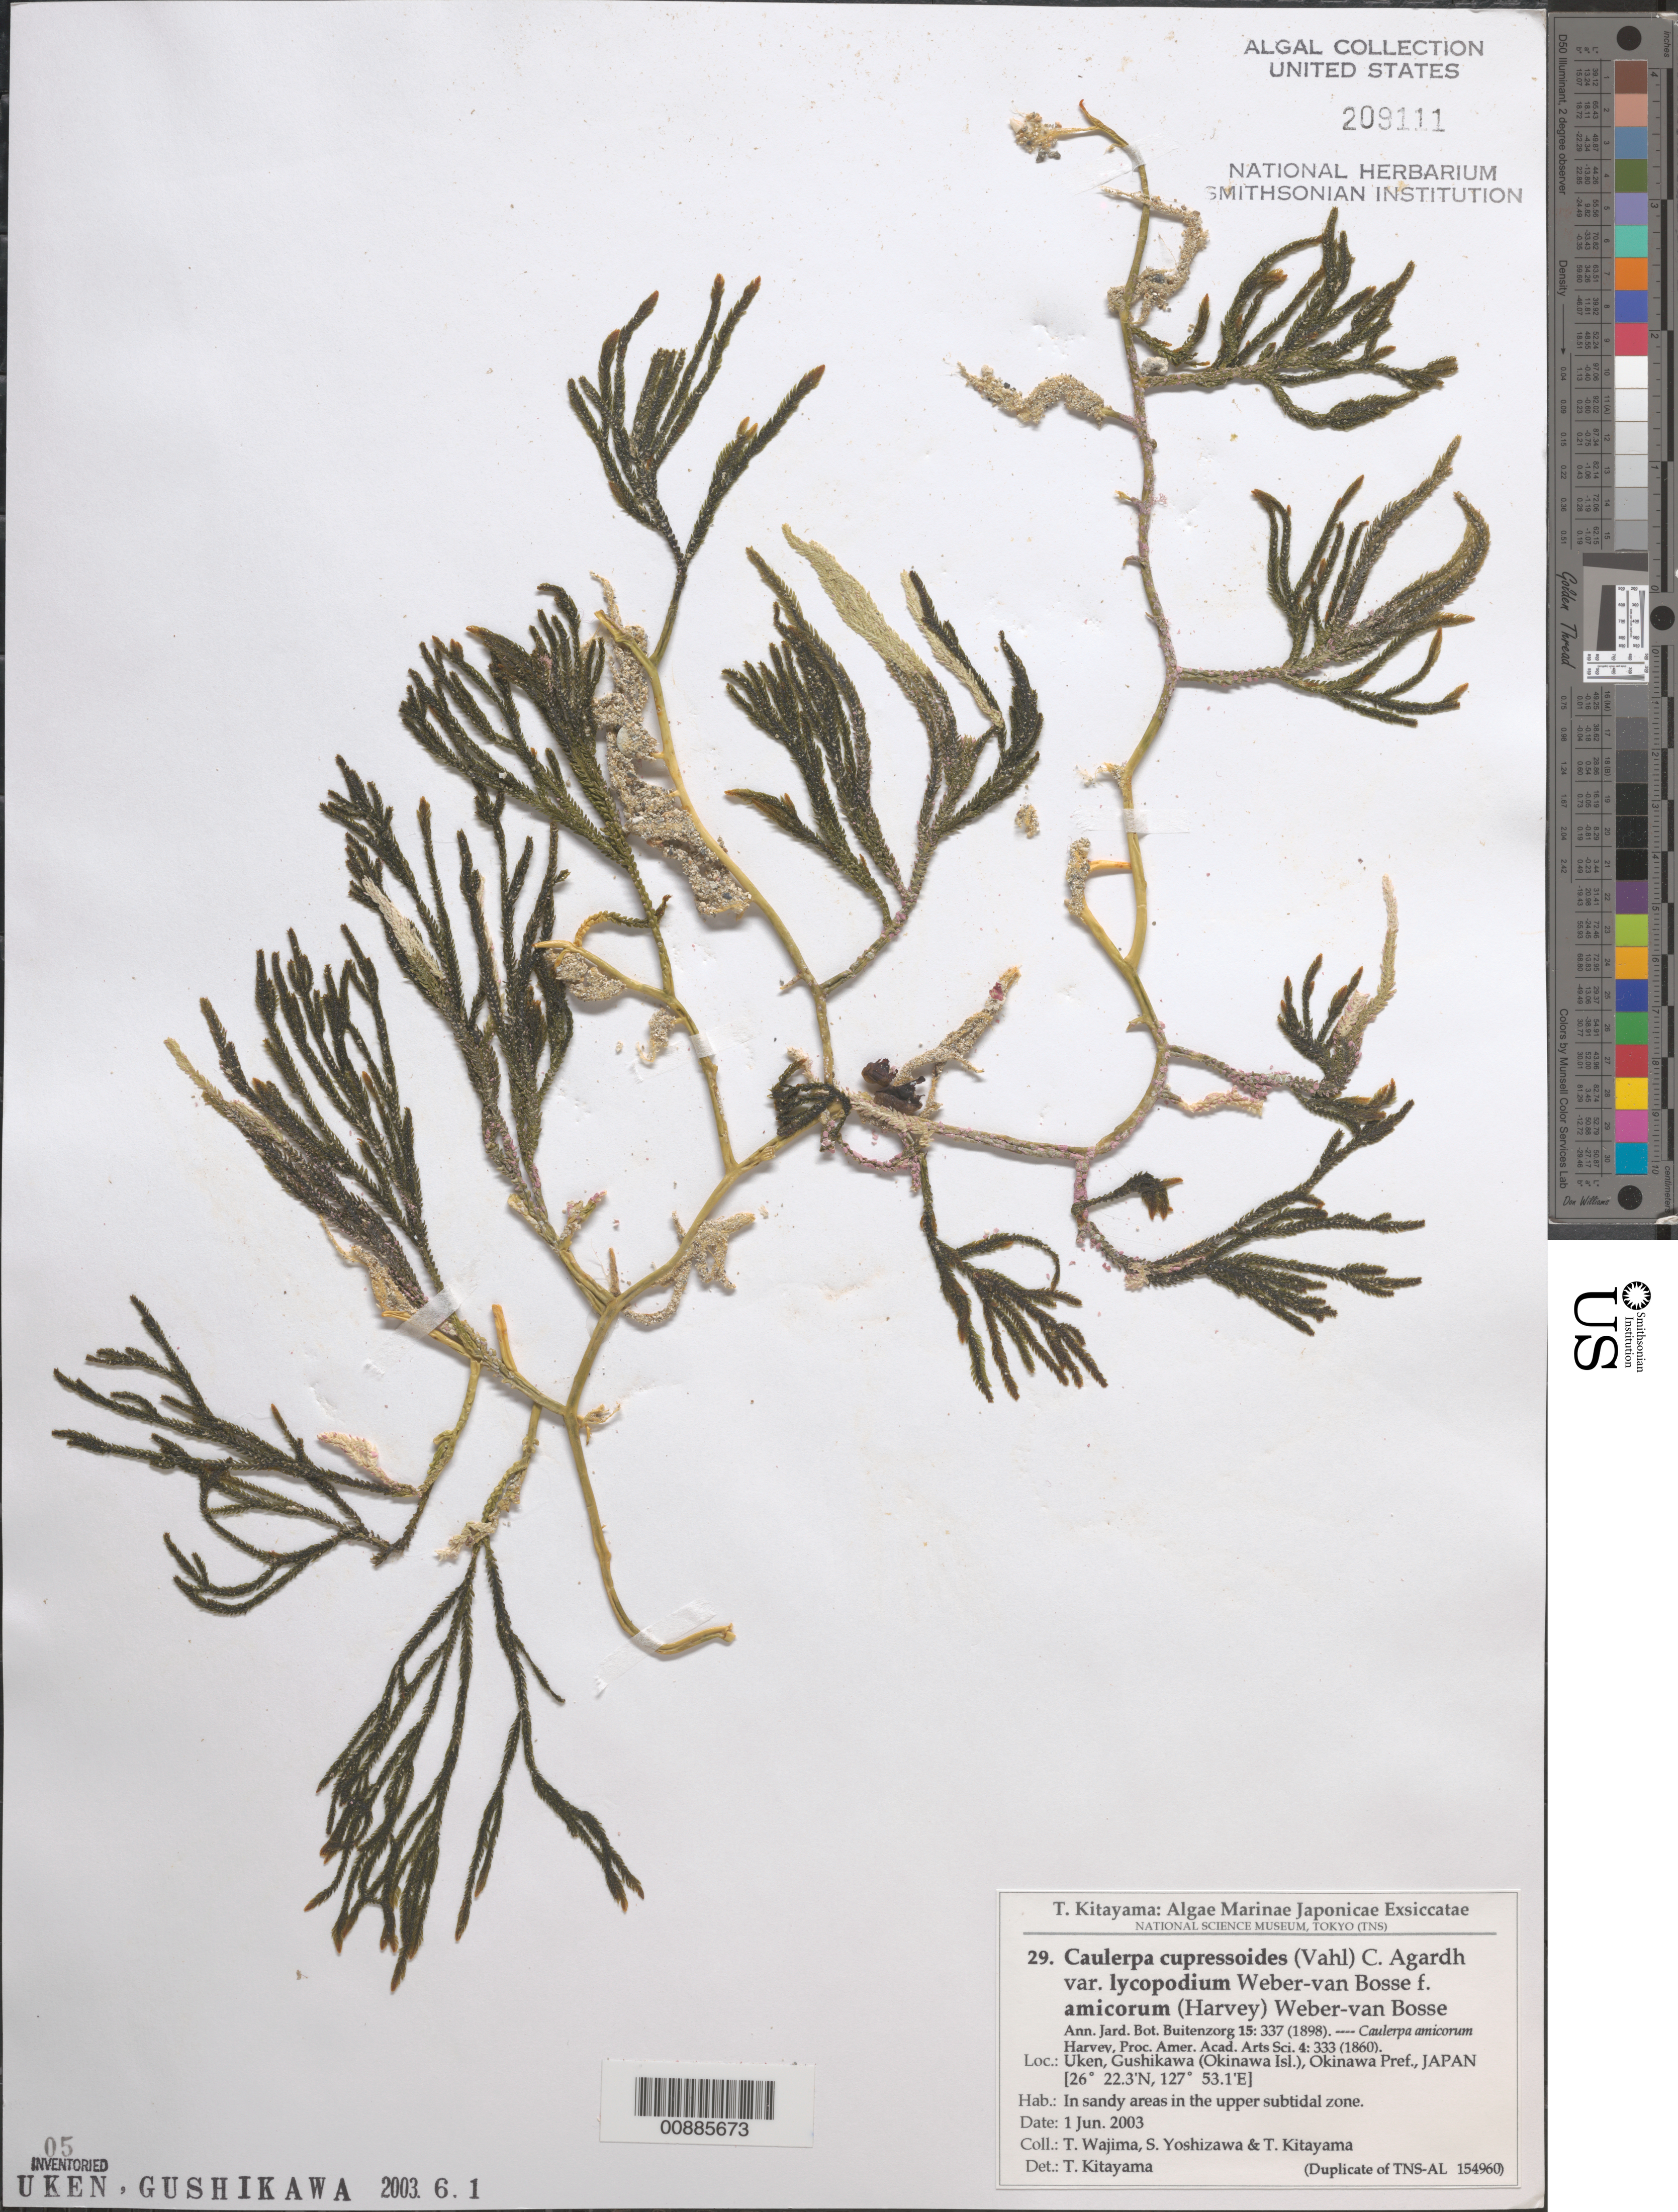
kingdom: Plantae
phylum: Chlorophyta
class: Ulvophyceae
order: Bryopsidales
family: Caulerpaceae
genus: Caulerpa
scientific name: Caulerpa cupressoides var. lycopodium forma amicorum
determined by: Kitayama, T.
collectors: T. Wajima, S. Yoshizawa & T. Kitayama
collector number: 29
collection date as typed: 01 Jun 2003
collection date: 2003-06-01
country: Japan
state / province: Okinawa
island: Okinawa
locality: Uken, Gushikawa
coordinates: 26 22.3' N, 127 53.1' E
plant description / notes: Kitayama, T., Algae Marinae Japonicae Exsiccatae, Fasc. II (Nos. 26-50)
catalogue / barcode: US 209111